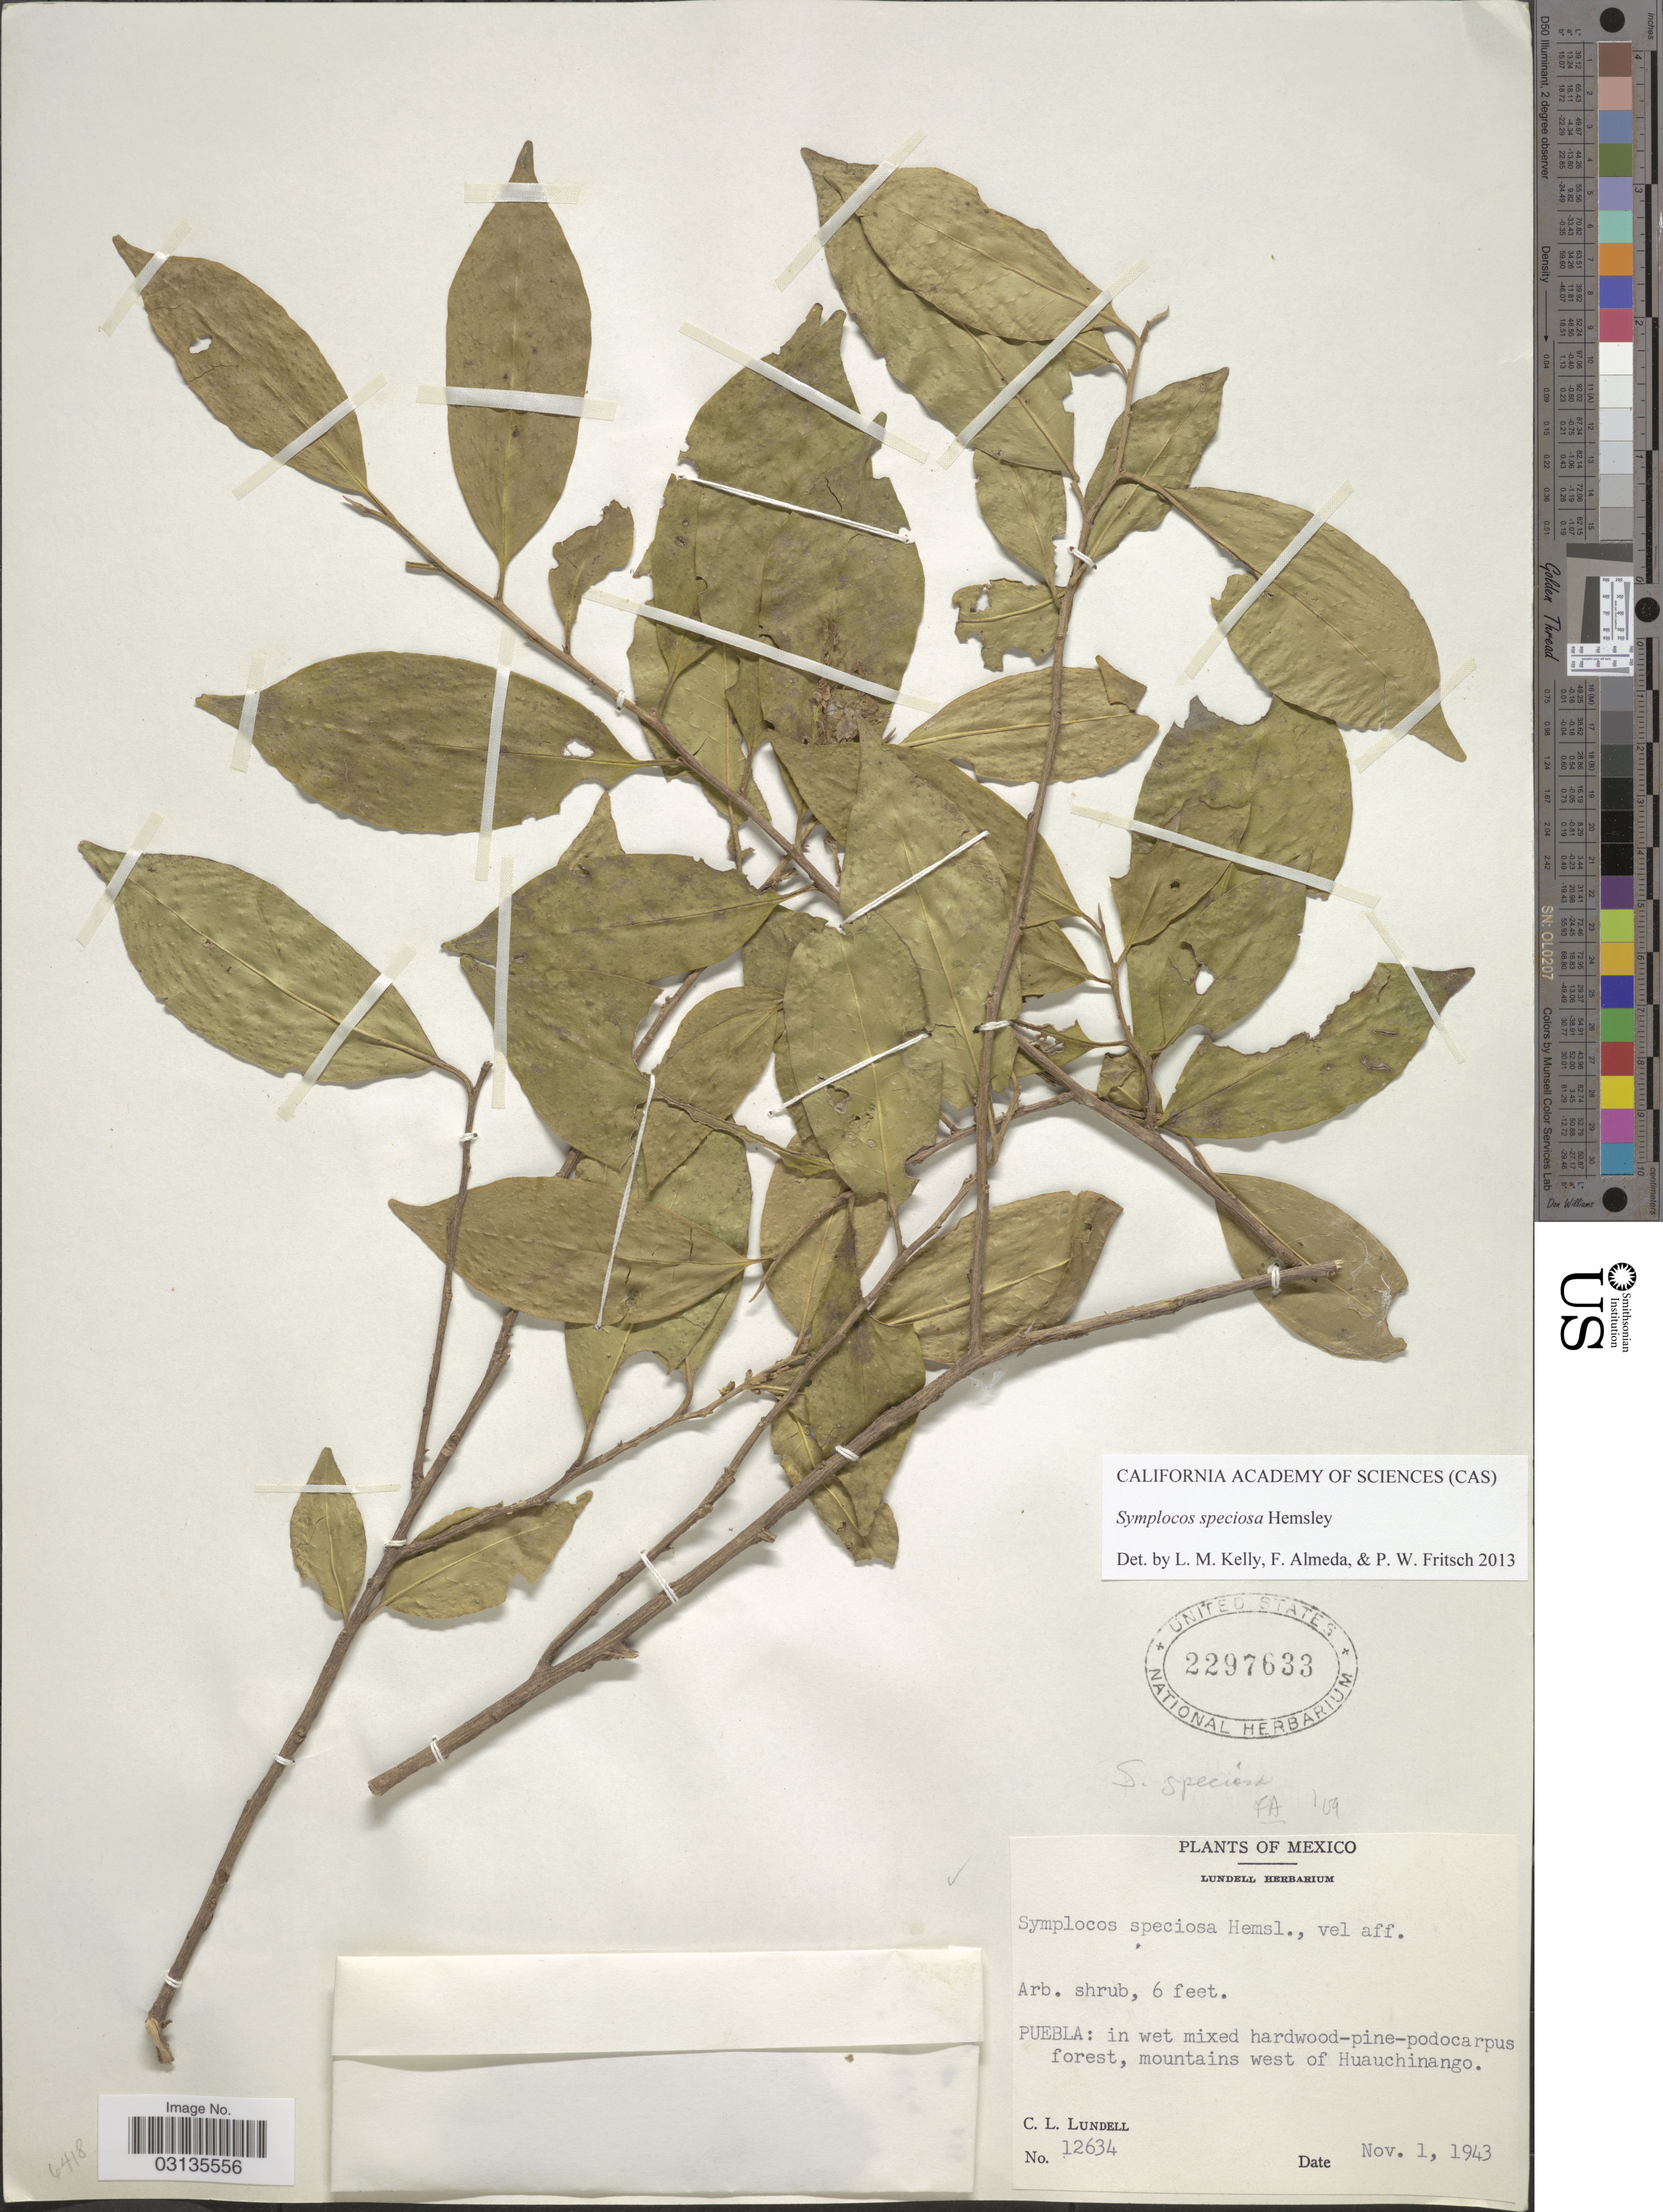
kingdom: Plantae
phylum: Tracheophyta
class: Magnoliopsida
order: Ericales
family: Symplocaceae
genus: Symplocos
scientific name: Symplocos speciosa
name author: Hemsl.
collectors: C. L. Lundell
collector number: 12634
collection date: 1943-11-01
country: Mexico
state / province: Puebla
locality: Mountains west of Huauchinango.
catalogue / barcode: US 2297633